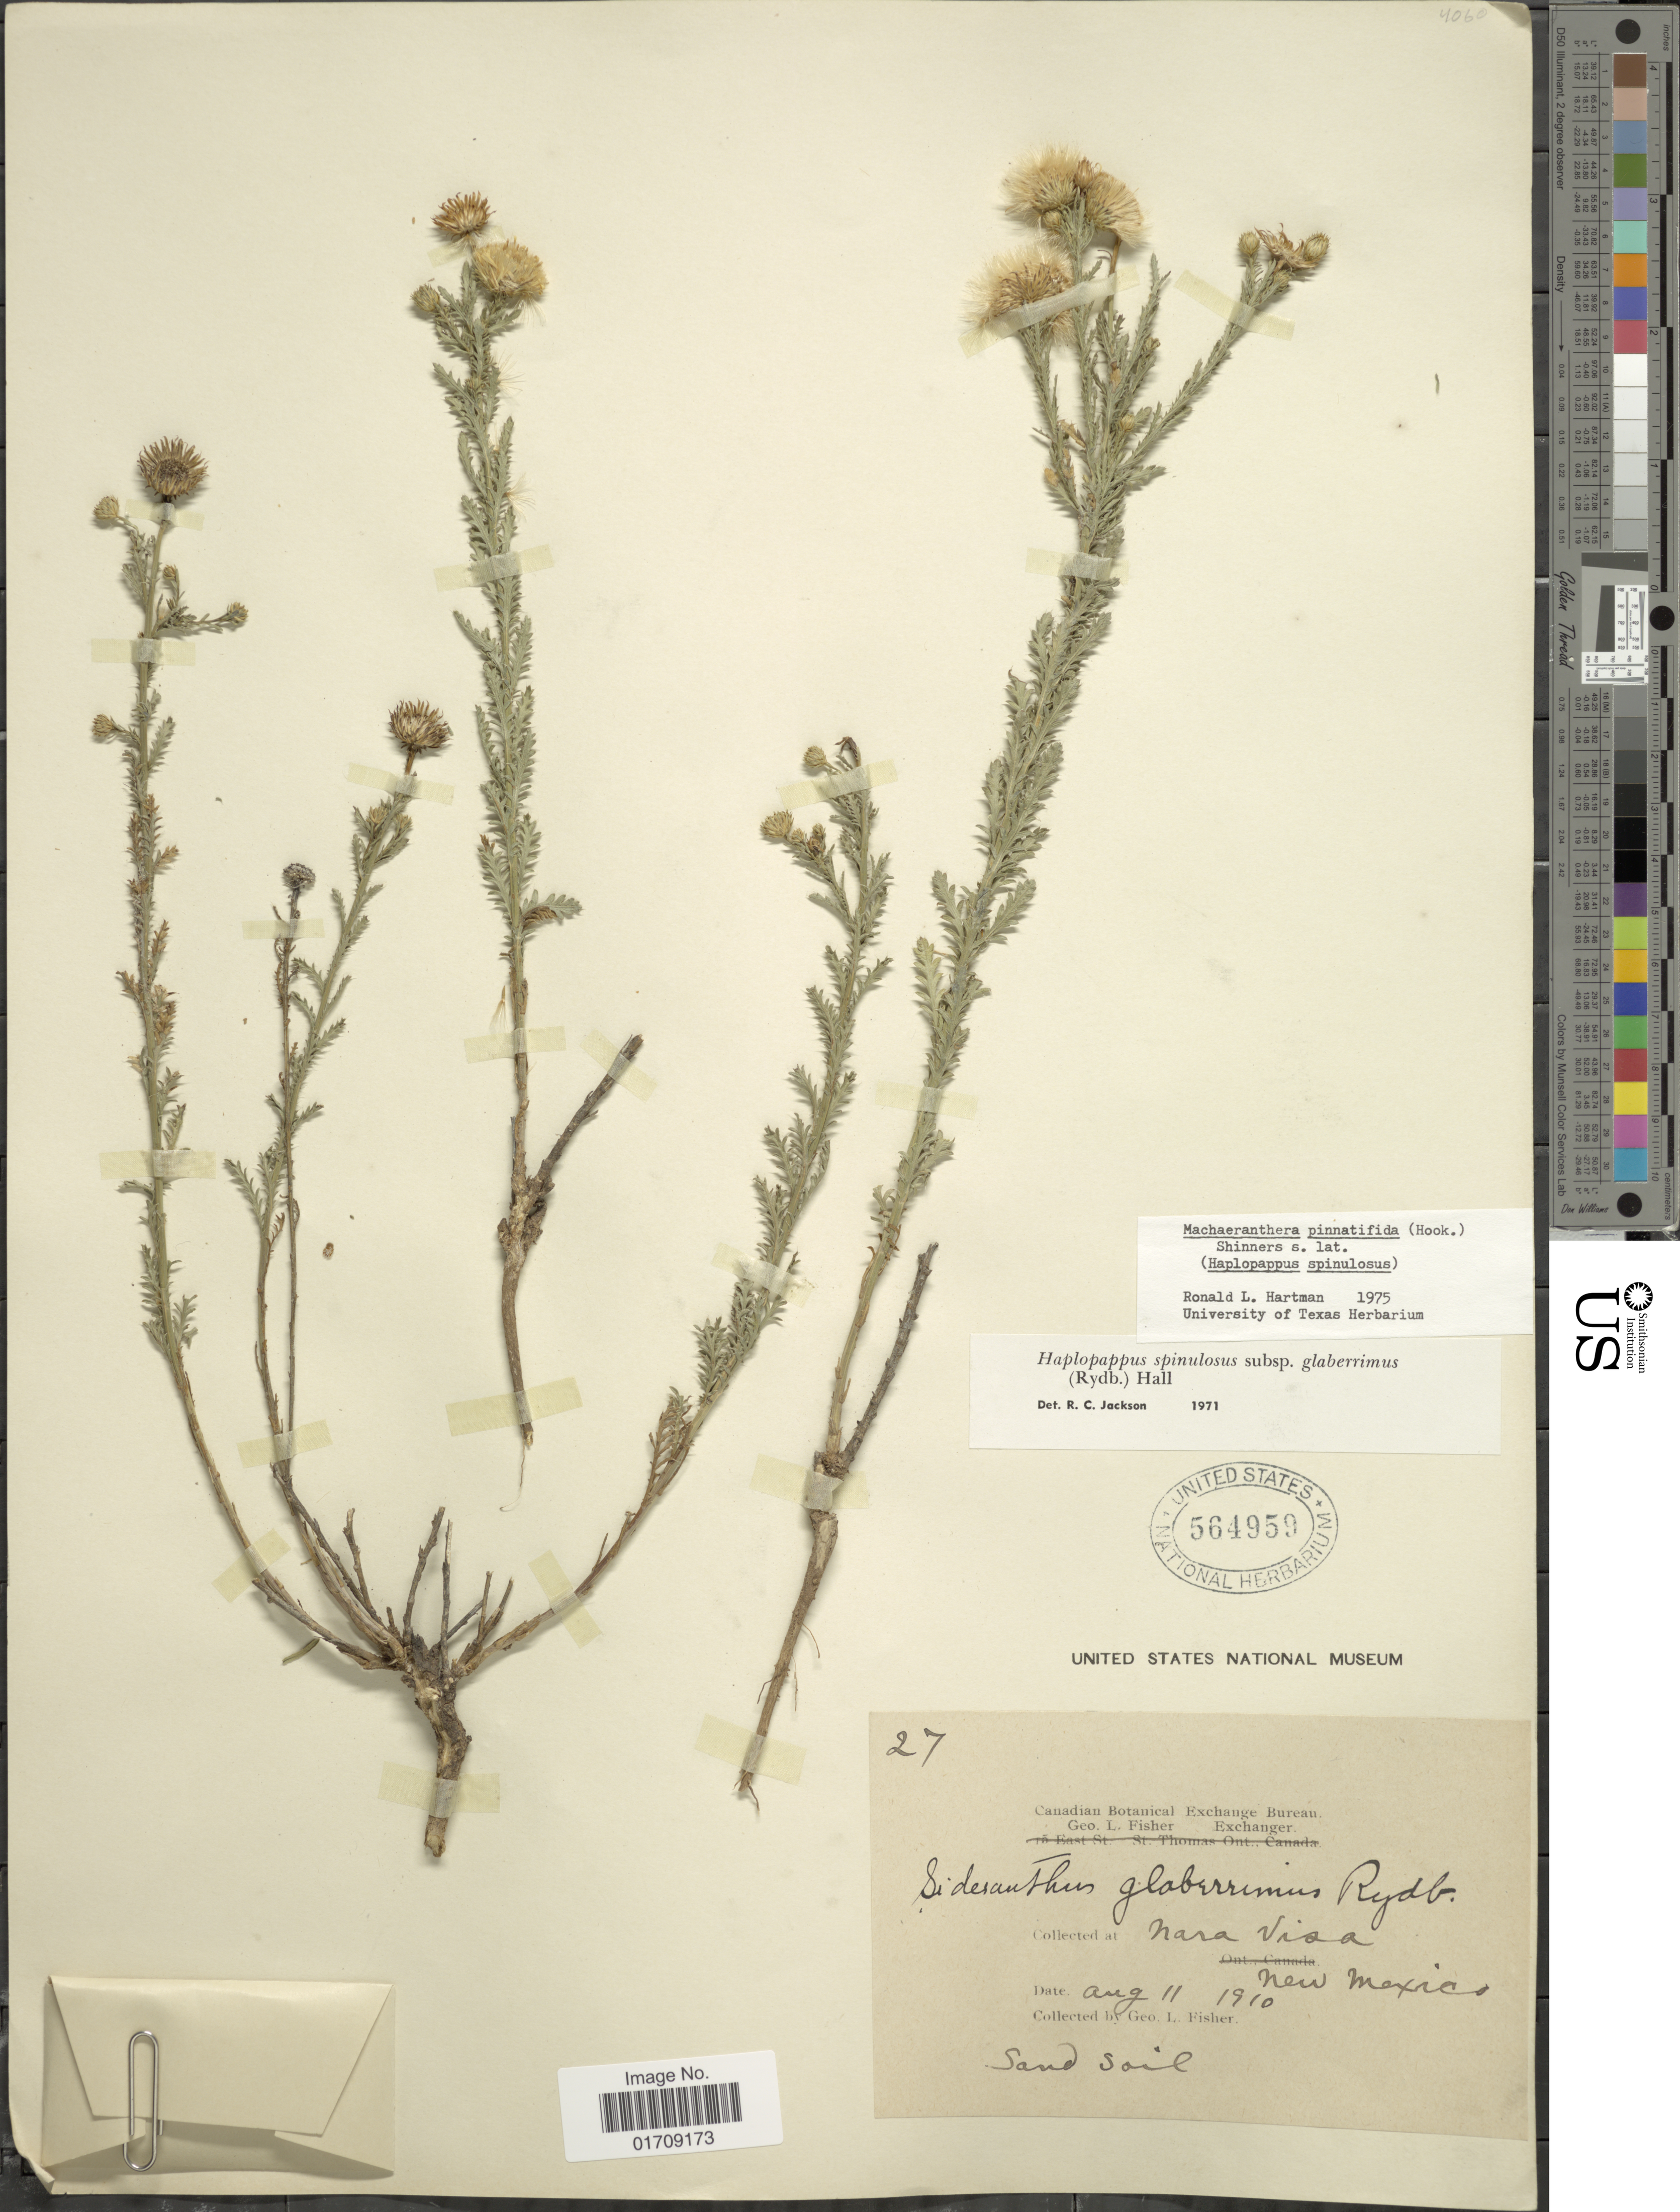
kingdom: Plantae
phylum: Tracheophyta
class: Magnoliopsida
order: Asterales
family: Asteraceae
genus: Machaeranthera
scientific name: Machaeranthera pinnatifida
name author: (Hook.) Shinners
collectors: G. L. Fisher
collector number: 27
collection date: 1910-08-11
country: United States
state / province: New Mexico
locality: Nara Visa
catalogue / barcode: US 564959